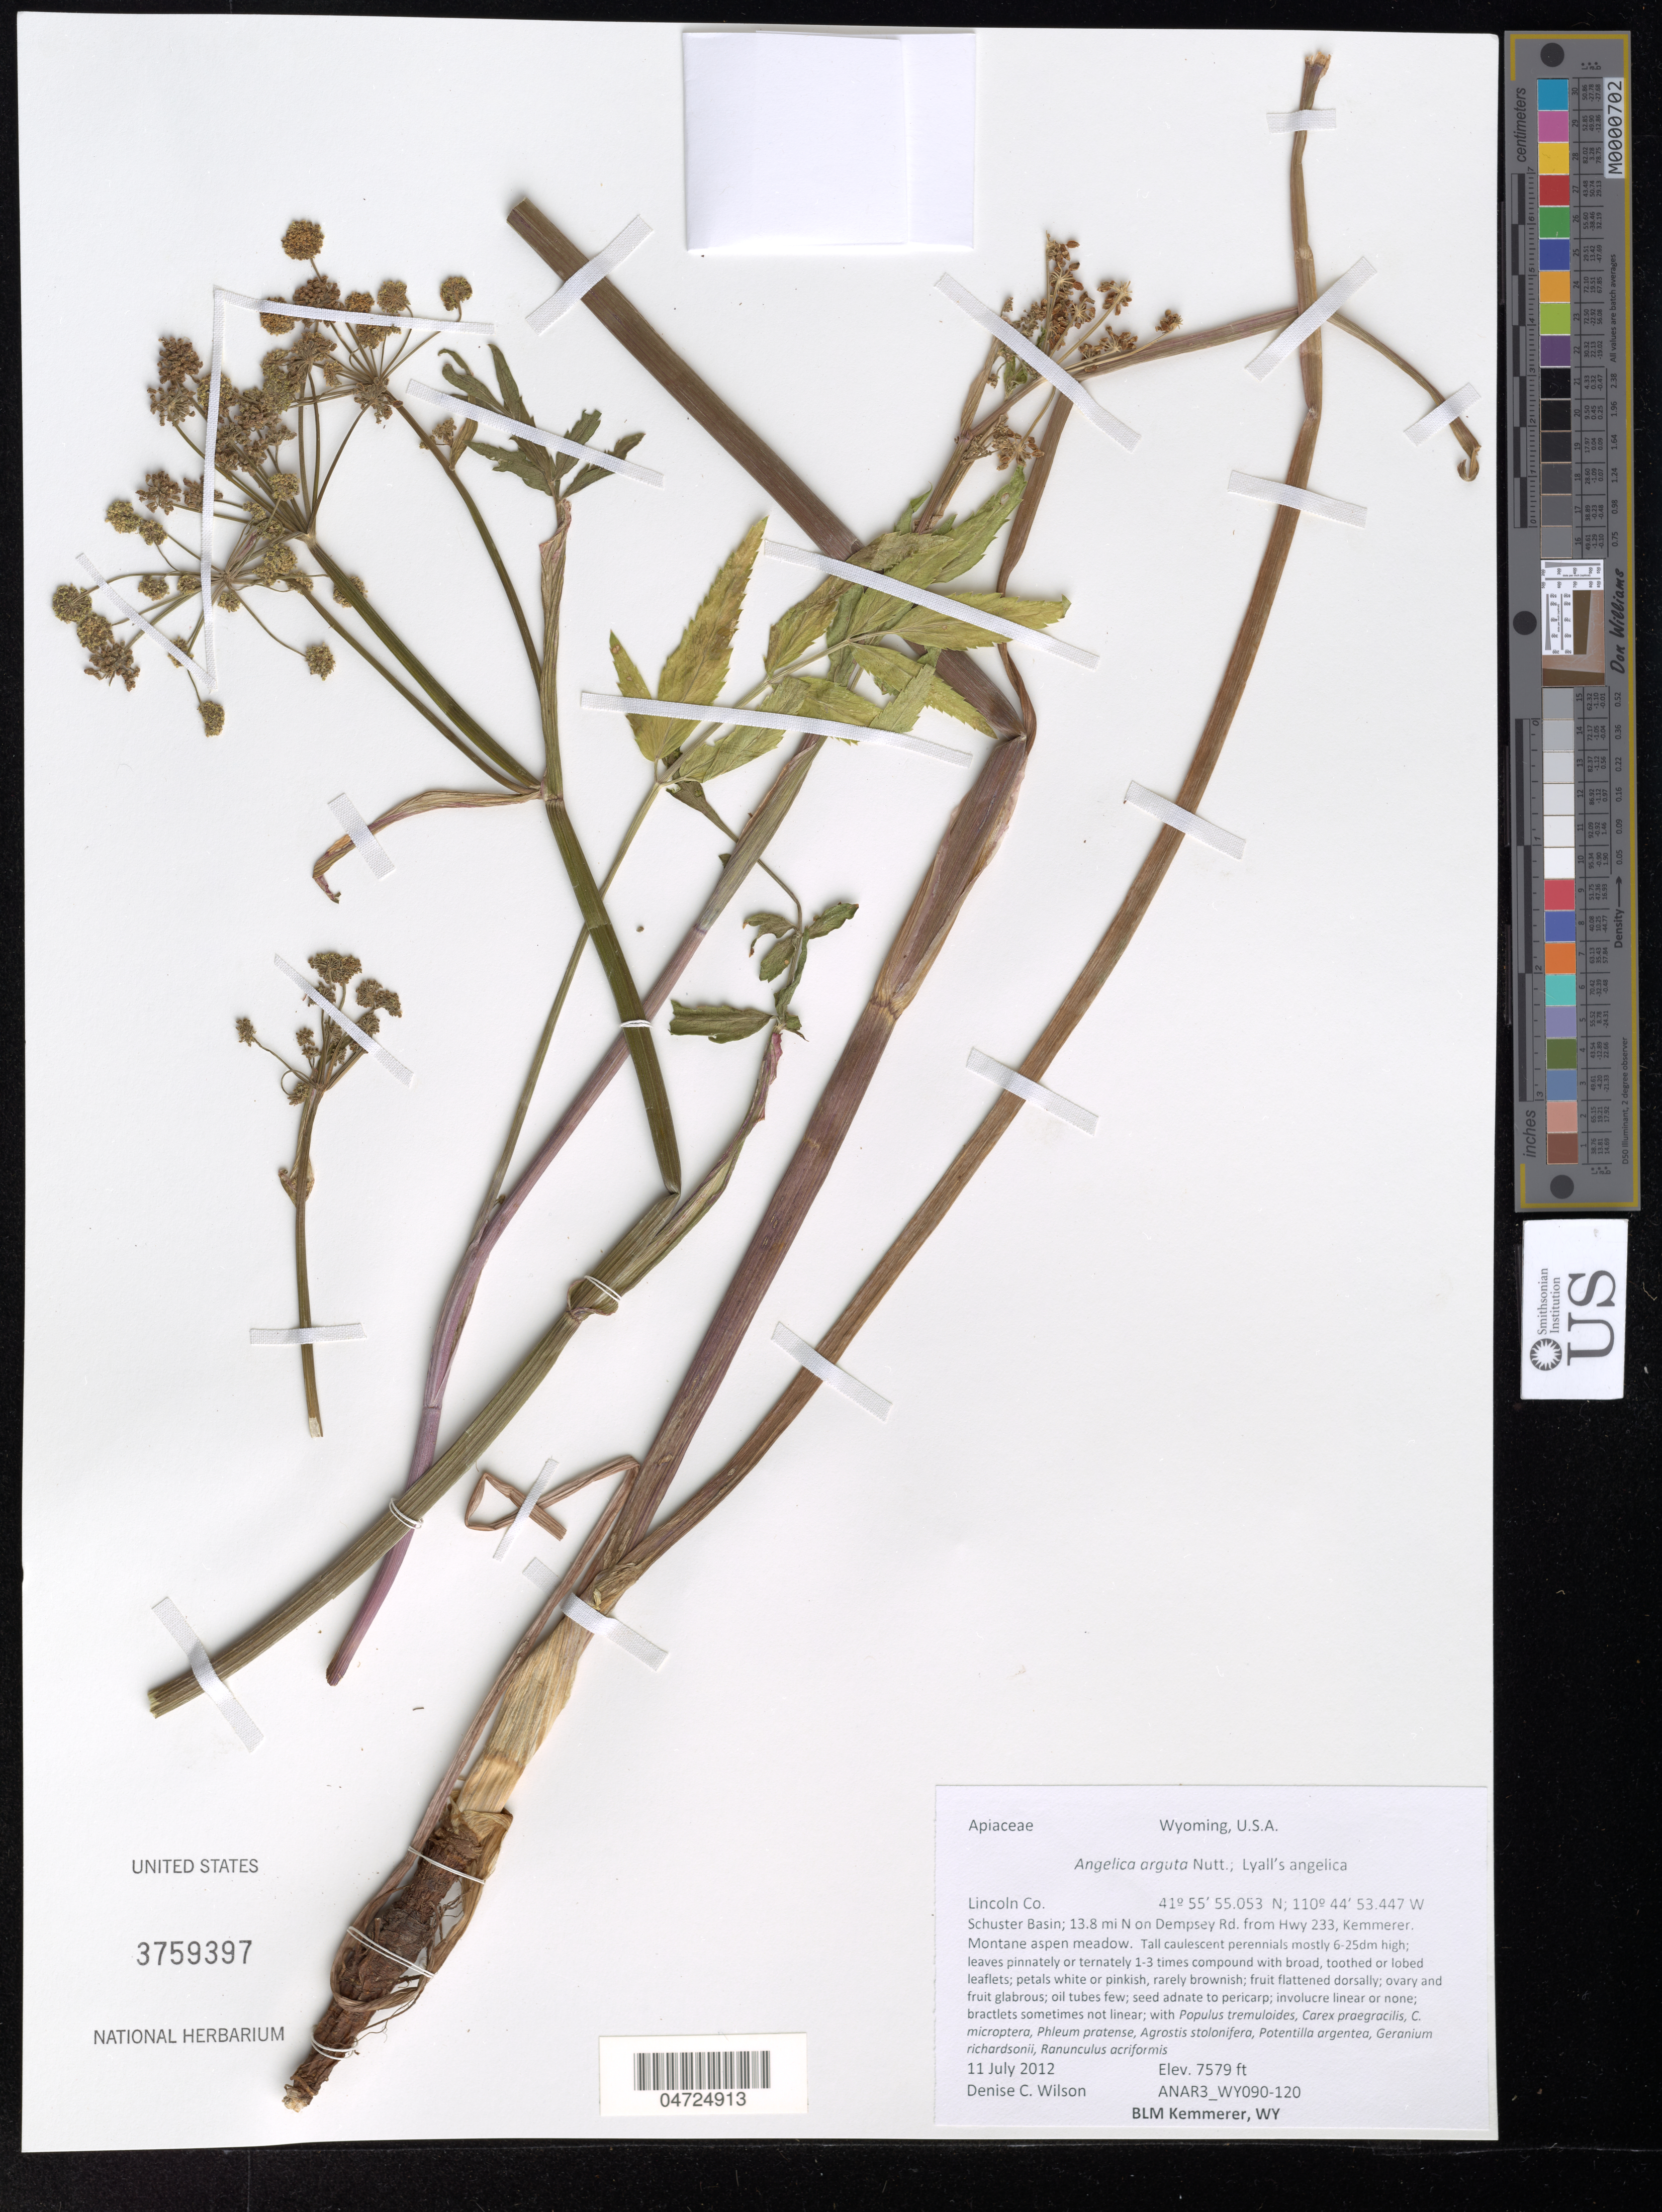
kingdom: Plantae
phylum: Tracheophyta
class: Magnoliopsida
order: Apiales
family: Apiaceae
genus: Angelica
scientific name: Angelica arguta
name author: Nutt.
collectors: D. Wilson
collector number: ANAR3_WY090-120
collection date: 2012-07-11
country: United States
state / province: Wyoming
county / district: Lincoln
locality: Lincoln Co. Shuster Basin; 13.8 mi N on Dempsey Rd. from Hwy 233, Kemmerer.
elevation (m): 2310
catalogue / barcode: US 3759397